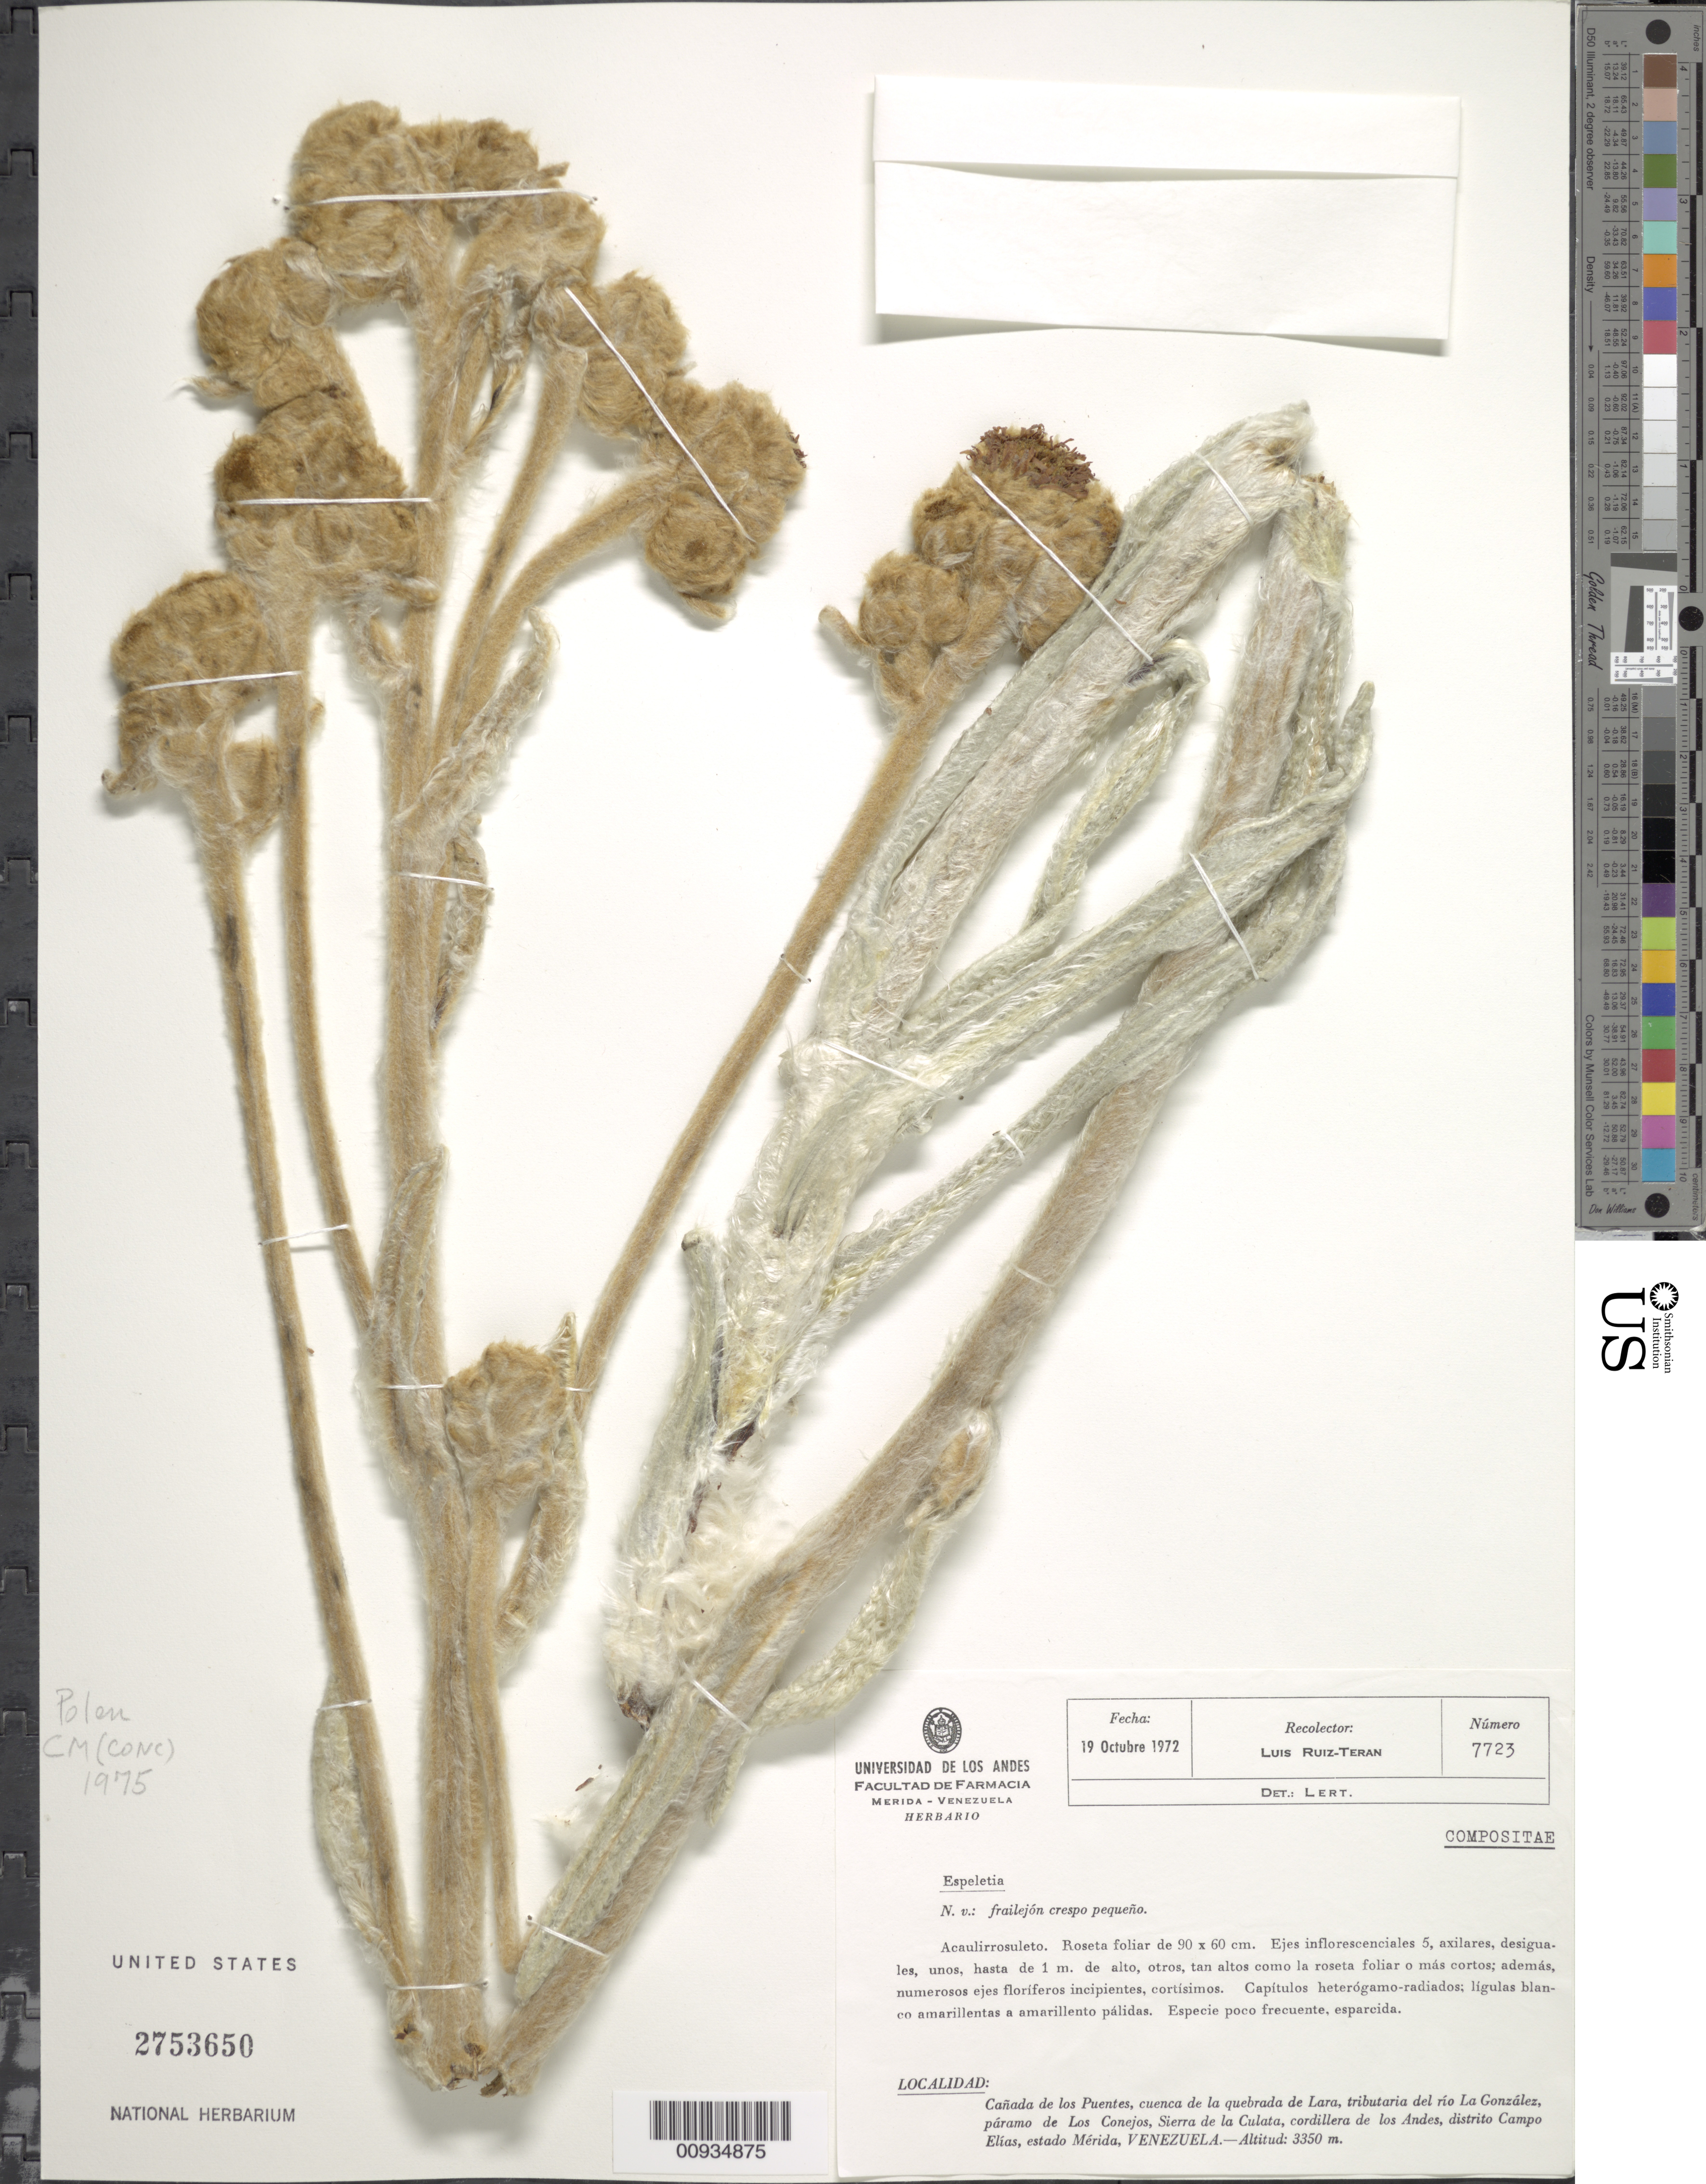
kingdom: Plantae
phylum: Tracheophyta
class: Magnoliopsida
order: Asterales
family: Asteraceae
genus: Espeletiopsis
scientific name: Espeletiopsis pozoensis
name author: (Cuatrec.) Cuatrec.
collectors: L. Teran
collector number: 7723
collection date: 1972-10-19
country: Venezuela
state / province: Mérida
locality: Canada de los Puentes, cuenca de la quebrada de Lara, tributaria del rio La Gonzalez, paramo de Los Conejos, Sierra de la Culata, Cordillera de Los Andes, Distrito Campo Elias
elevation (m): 3350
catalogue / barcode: US 2753650